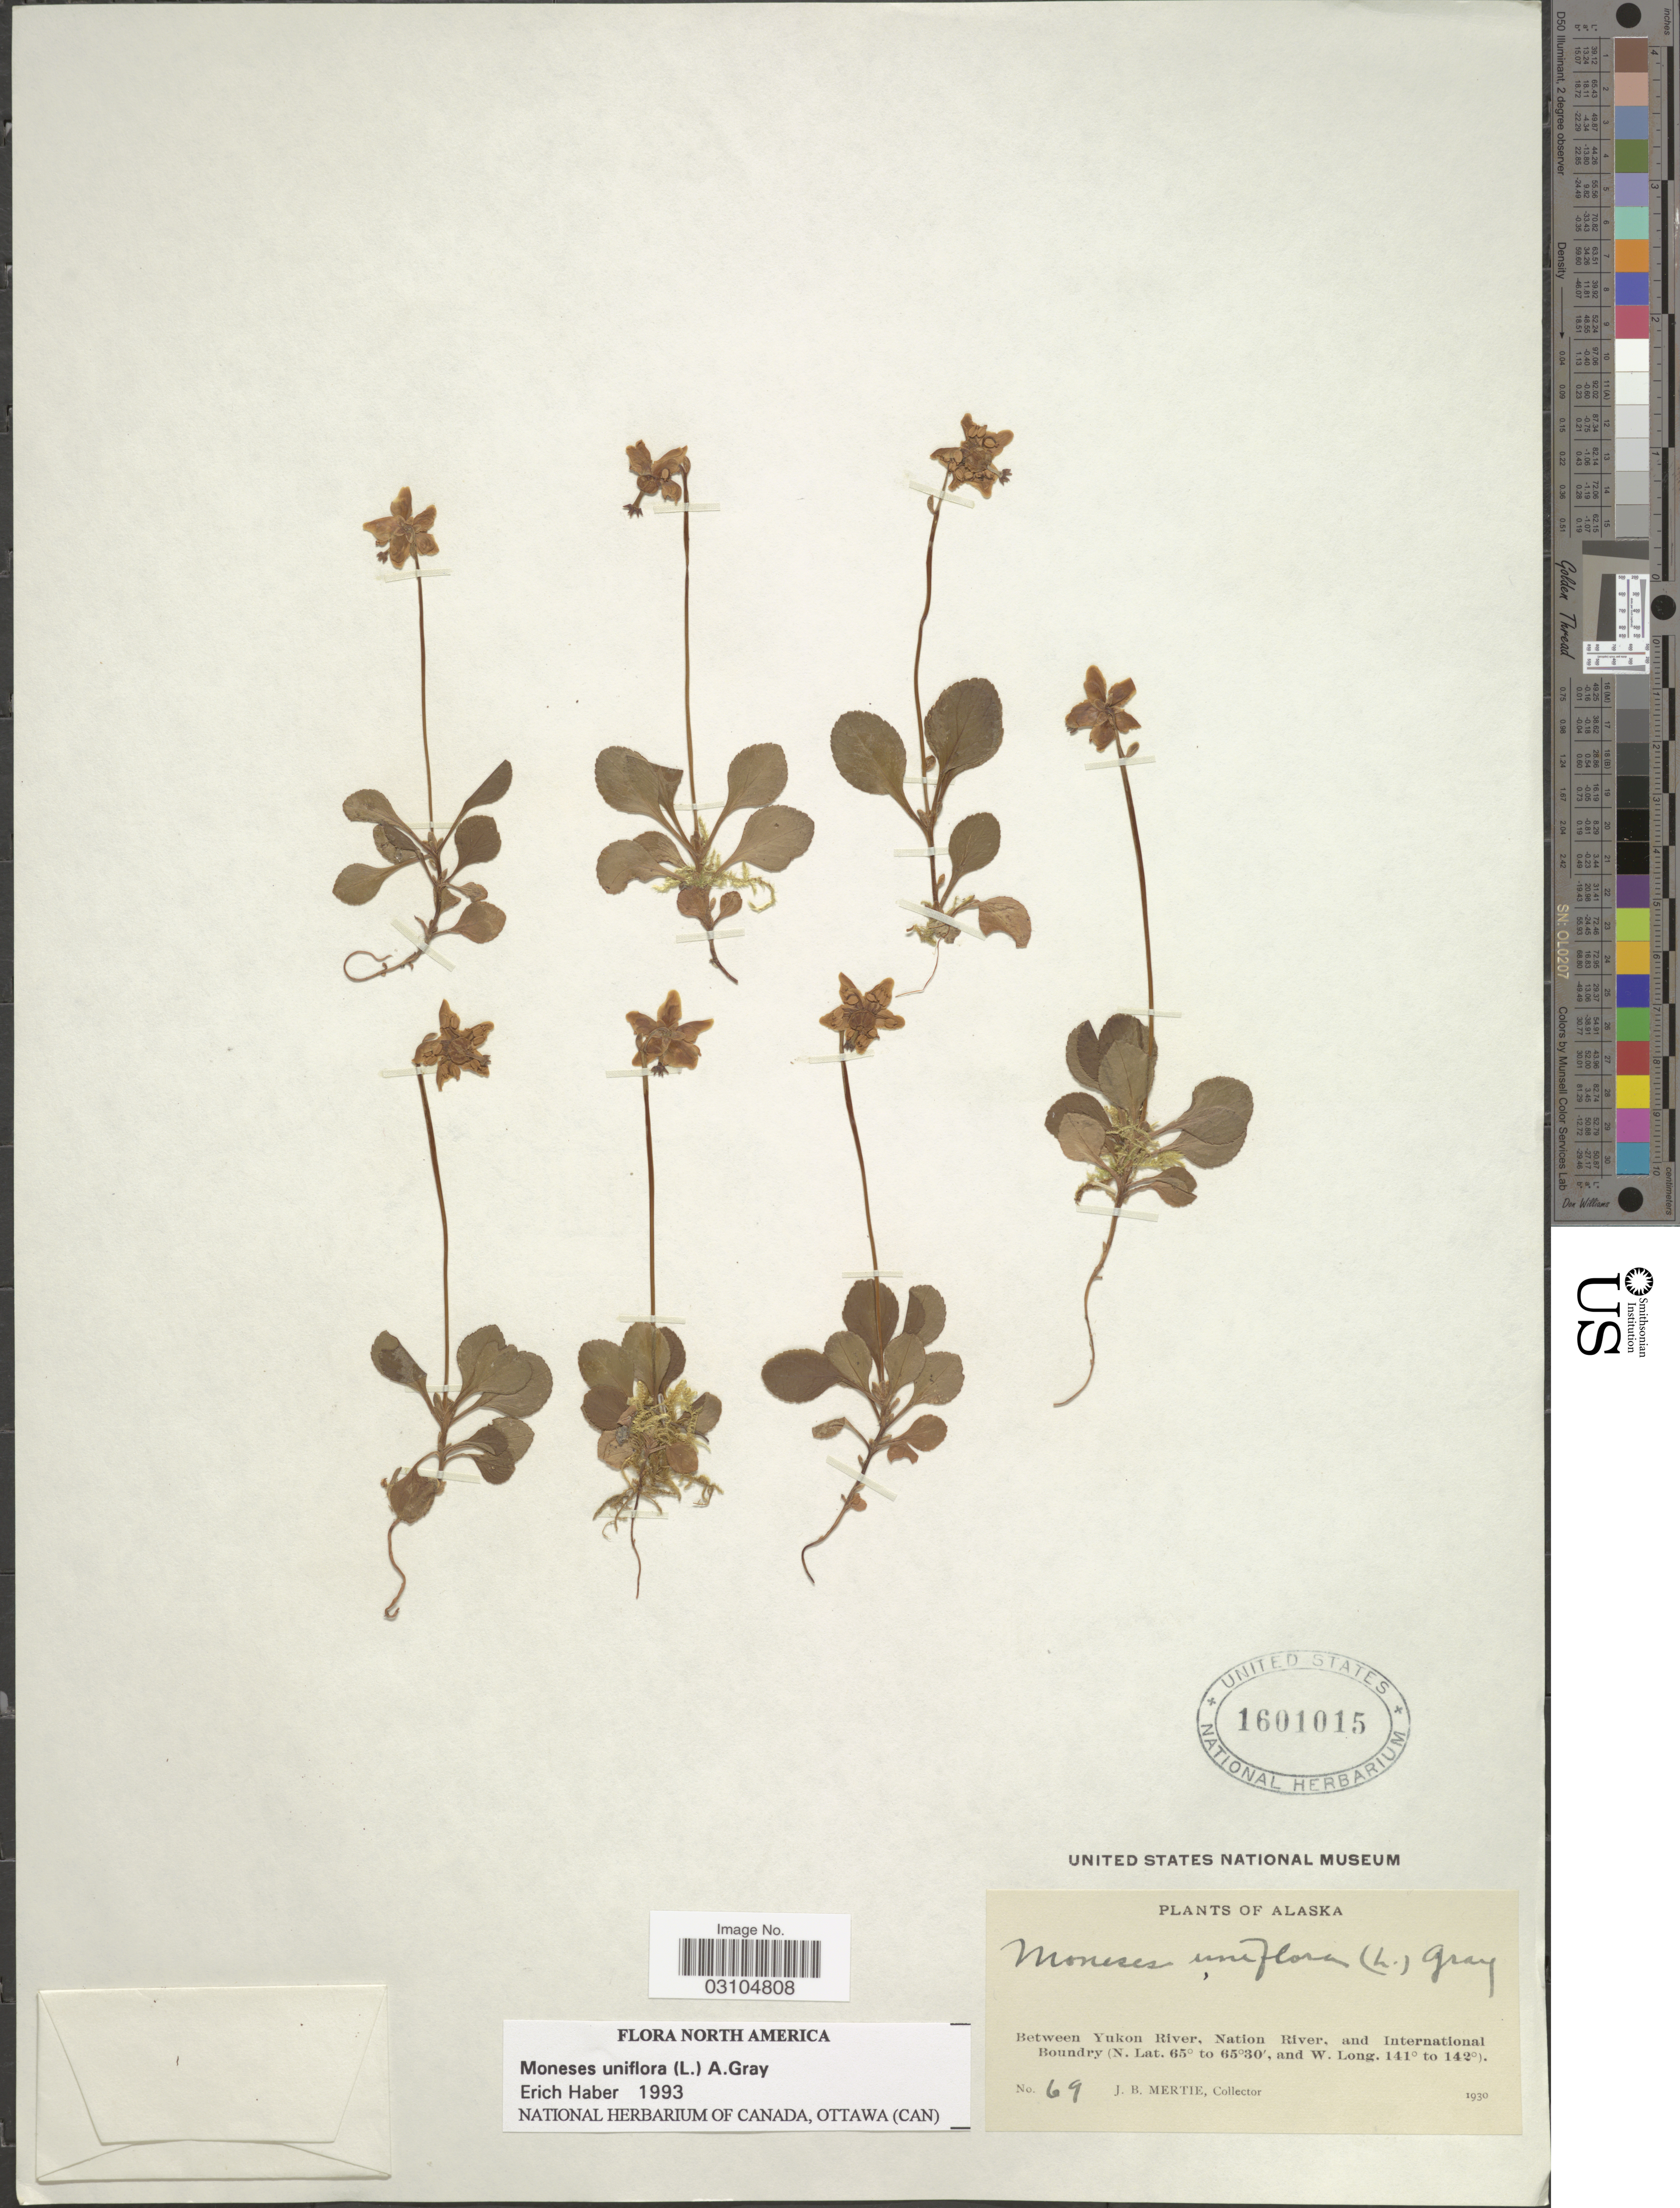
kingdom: Plantae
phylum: Tracheophyta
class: Magnoliopsida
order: Ericales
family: Ericaceae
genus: Moneses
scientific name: Moneses uniflora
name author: (L.) A. Gray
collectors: J. Mertie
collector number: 69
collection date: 1930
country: United States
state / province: Alaska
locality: Between Yukon River, Nation River, and International Boundary.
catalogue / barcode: US 1601015